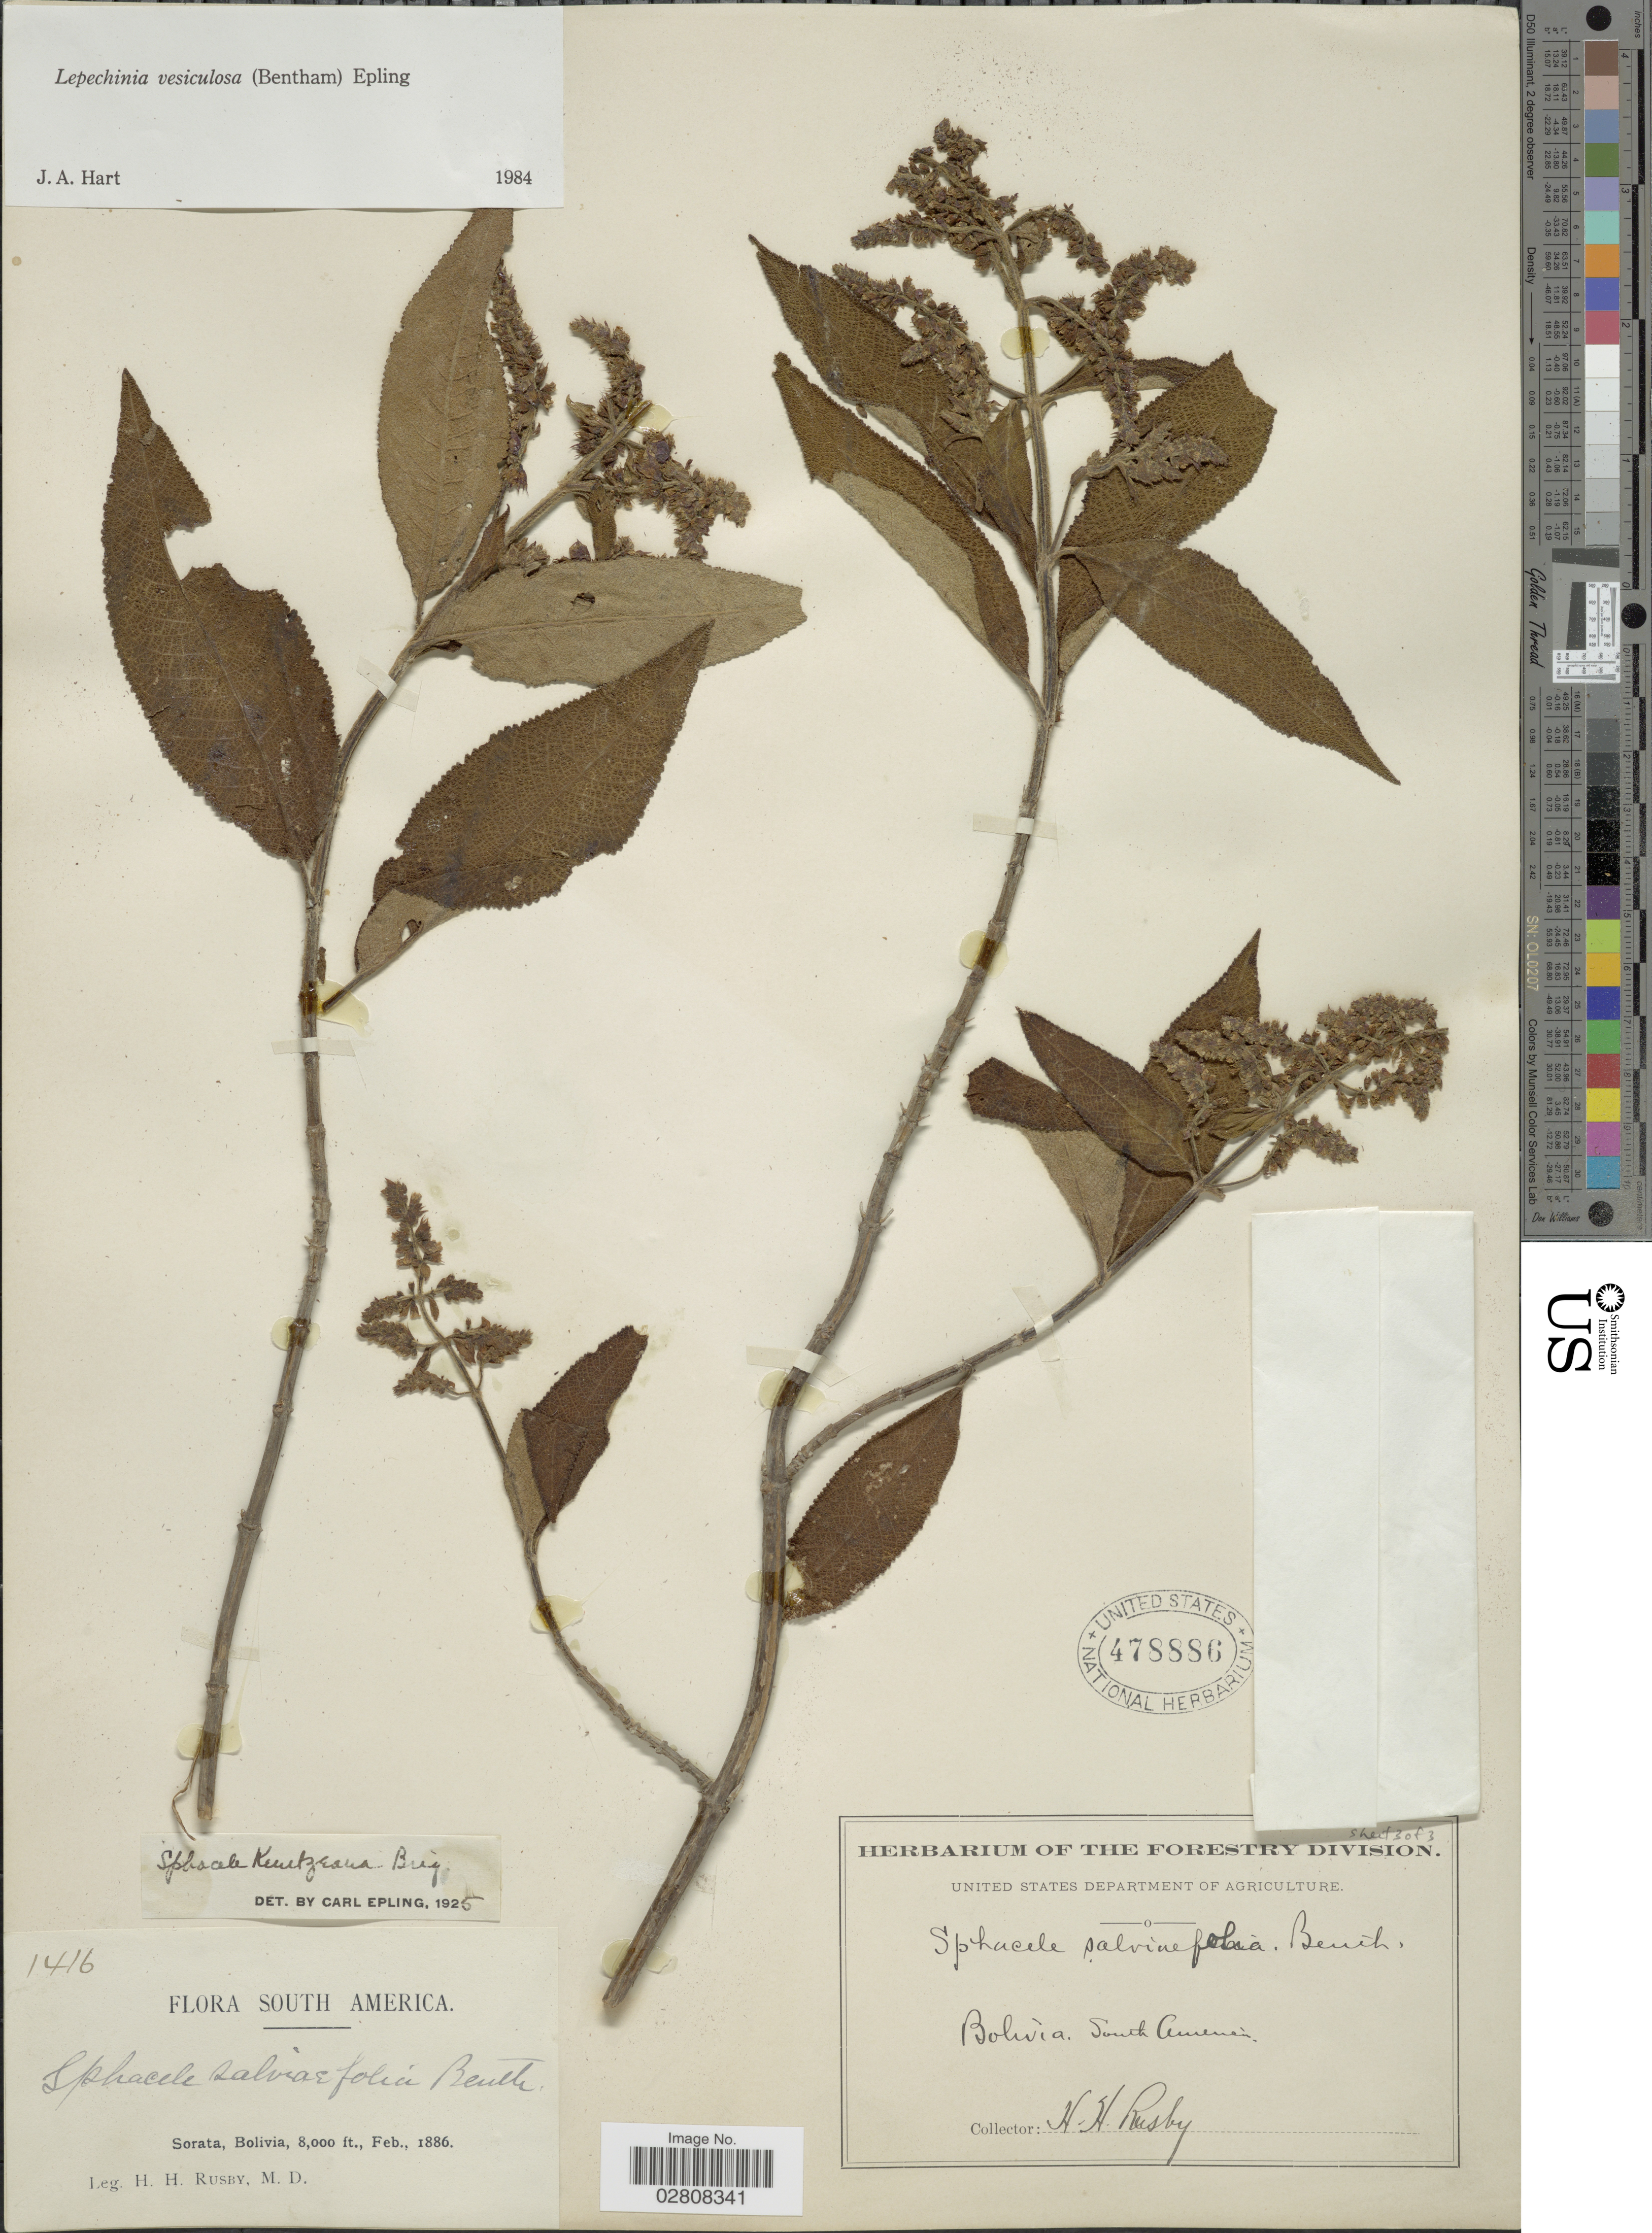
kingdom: Plantae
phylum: Tracheophyta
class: Magnoliopsida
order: Lamiales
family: Lamiaceae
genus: Lepechinia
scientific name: Lepechinia vesiculosa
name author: (Benth.) Epling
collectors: H. H. Rusby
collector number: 1416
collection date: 1886-02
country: Bolivia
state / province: La Páz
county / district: Larecaja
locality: Sorata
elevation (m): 2438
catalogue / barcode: US 478886